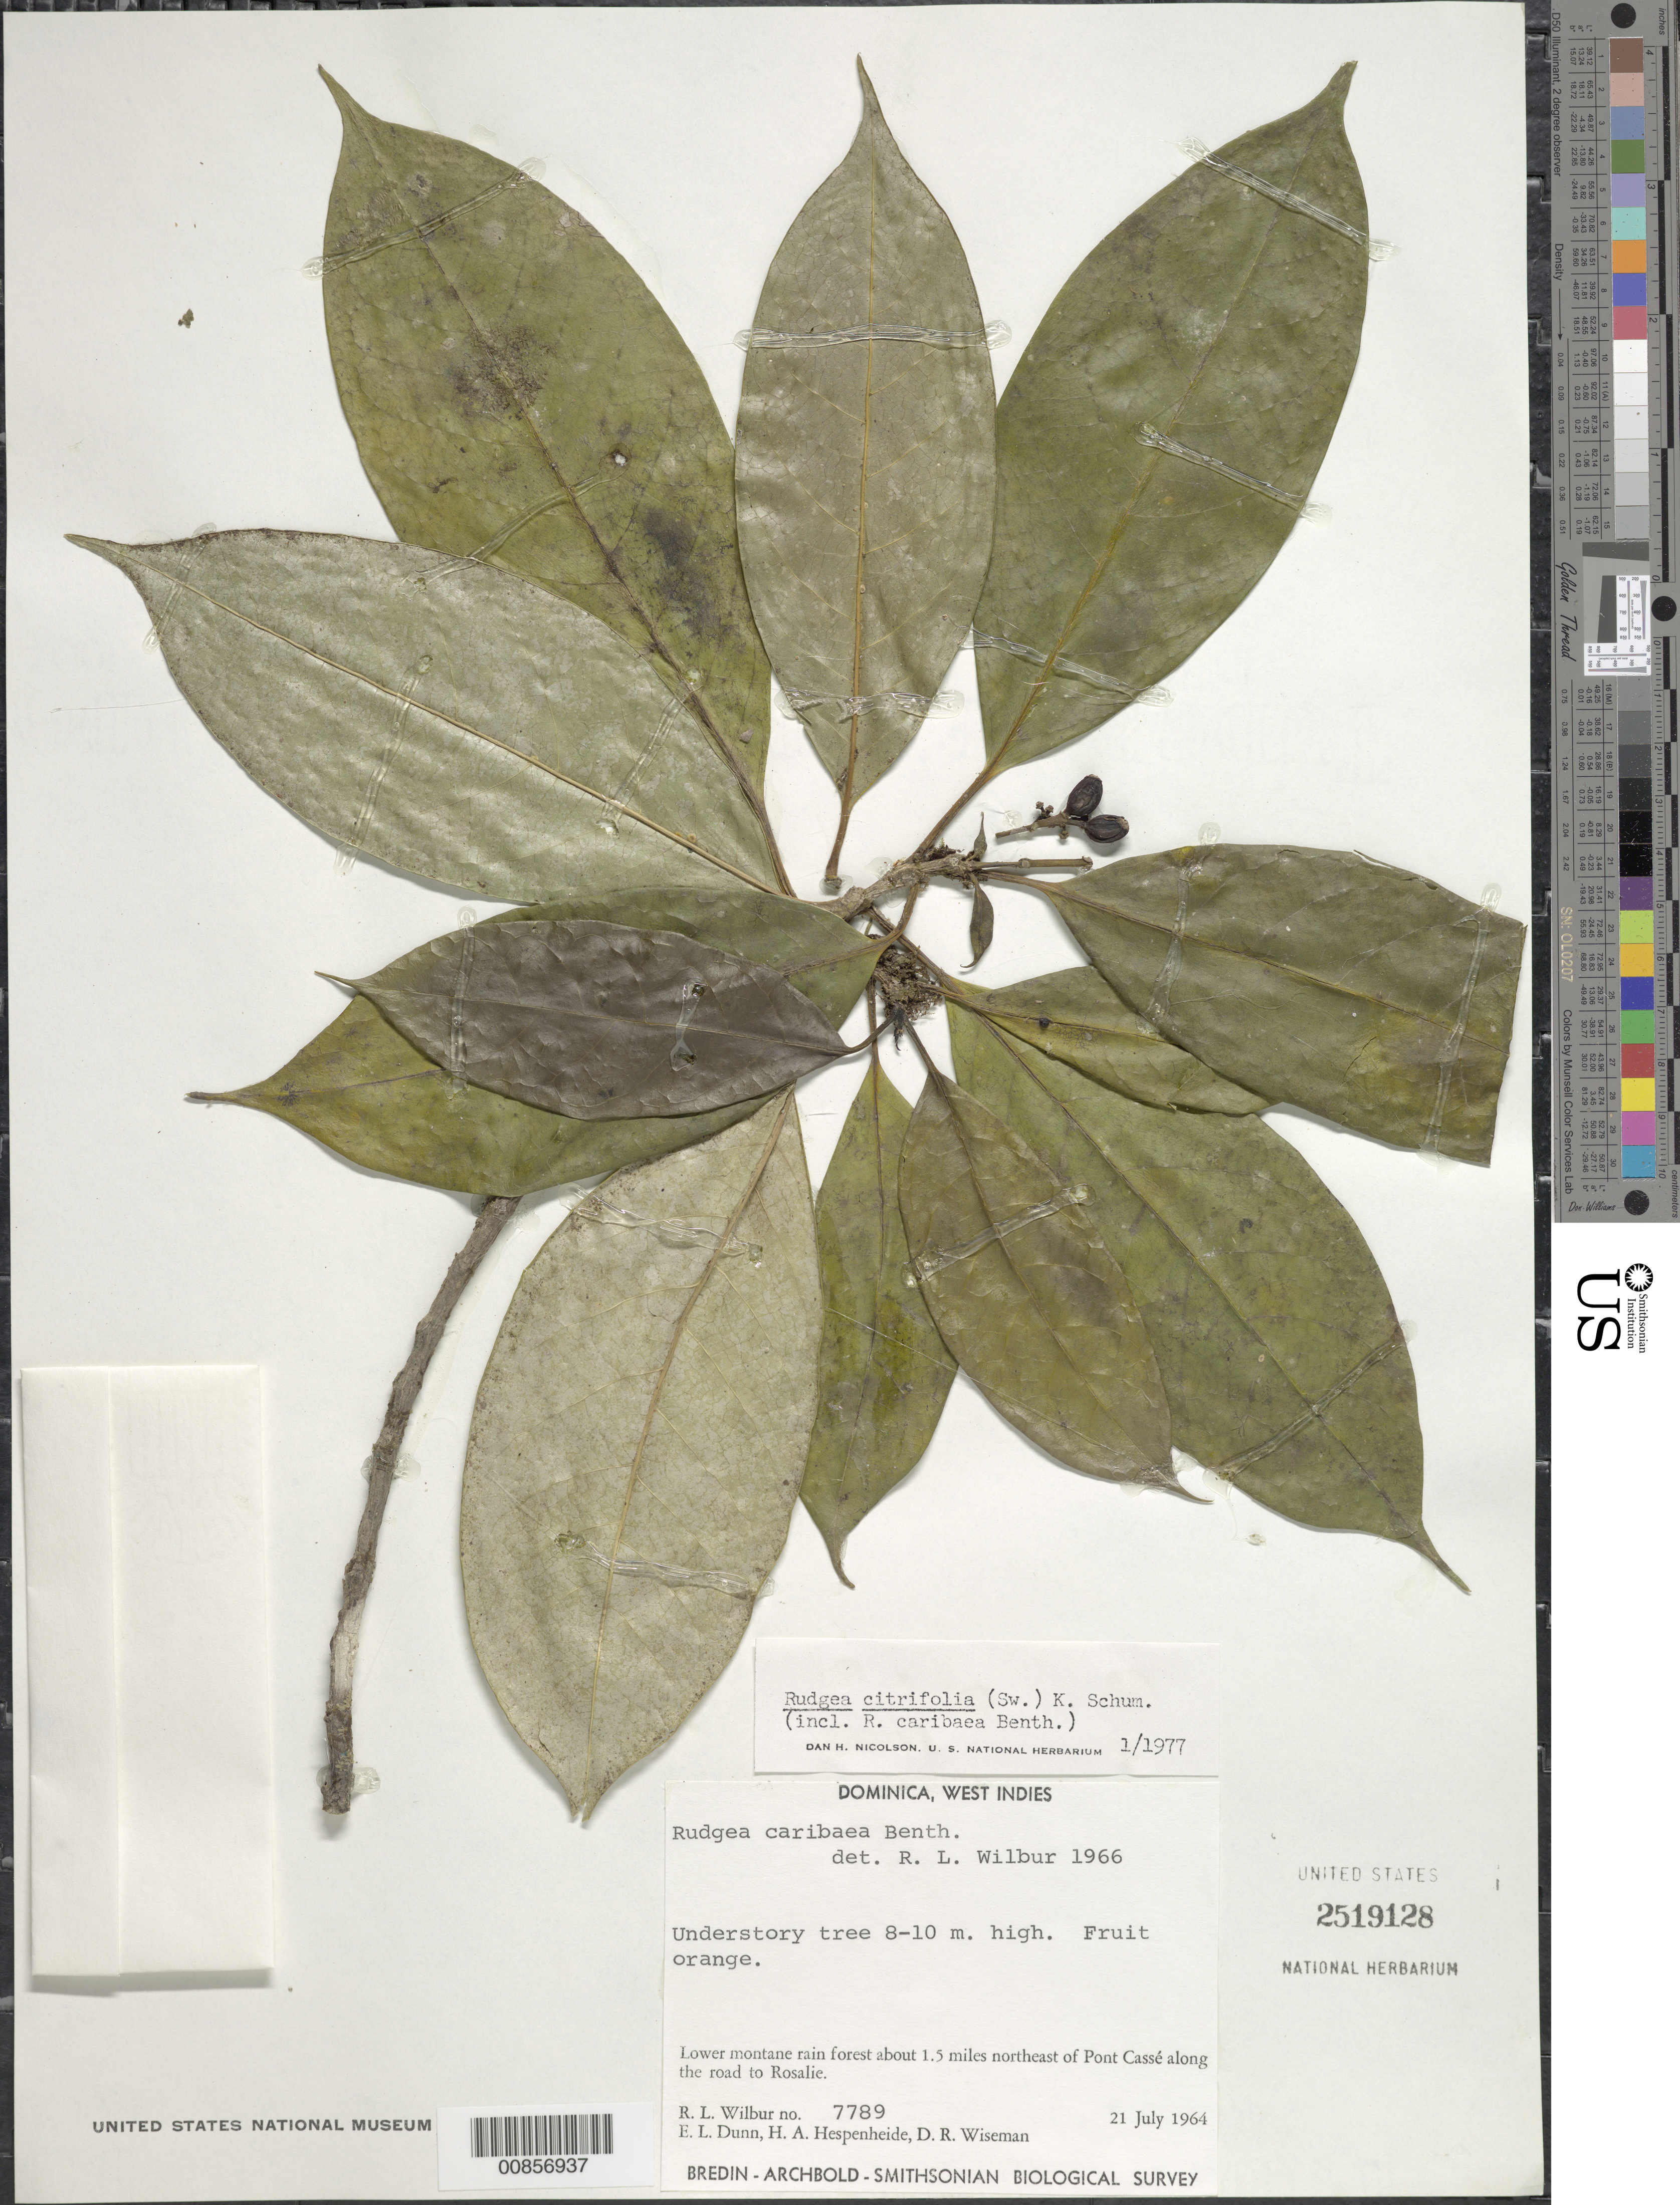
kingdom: Plantae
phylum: Tracheophyta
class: Magnoliopsida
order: Gentianales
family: Rubiaceae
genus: Rudgea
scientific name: Rudgea citrifolia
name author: (Sw.) K. Schum.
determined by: Nicolson, Dan H.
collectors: R. L. Wilbur, E. Dunn, H. A. Hespenheide & D. R. Wiseman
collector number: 7789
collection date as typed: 21 Jul 1964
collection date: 1964-07-21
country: Dominica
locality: About 1.5 miles northeast of Pont Cassé, along the road to Rosalie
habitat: Lower montane rainforest, in understory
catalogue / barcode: US 2519128